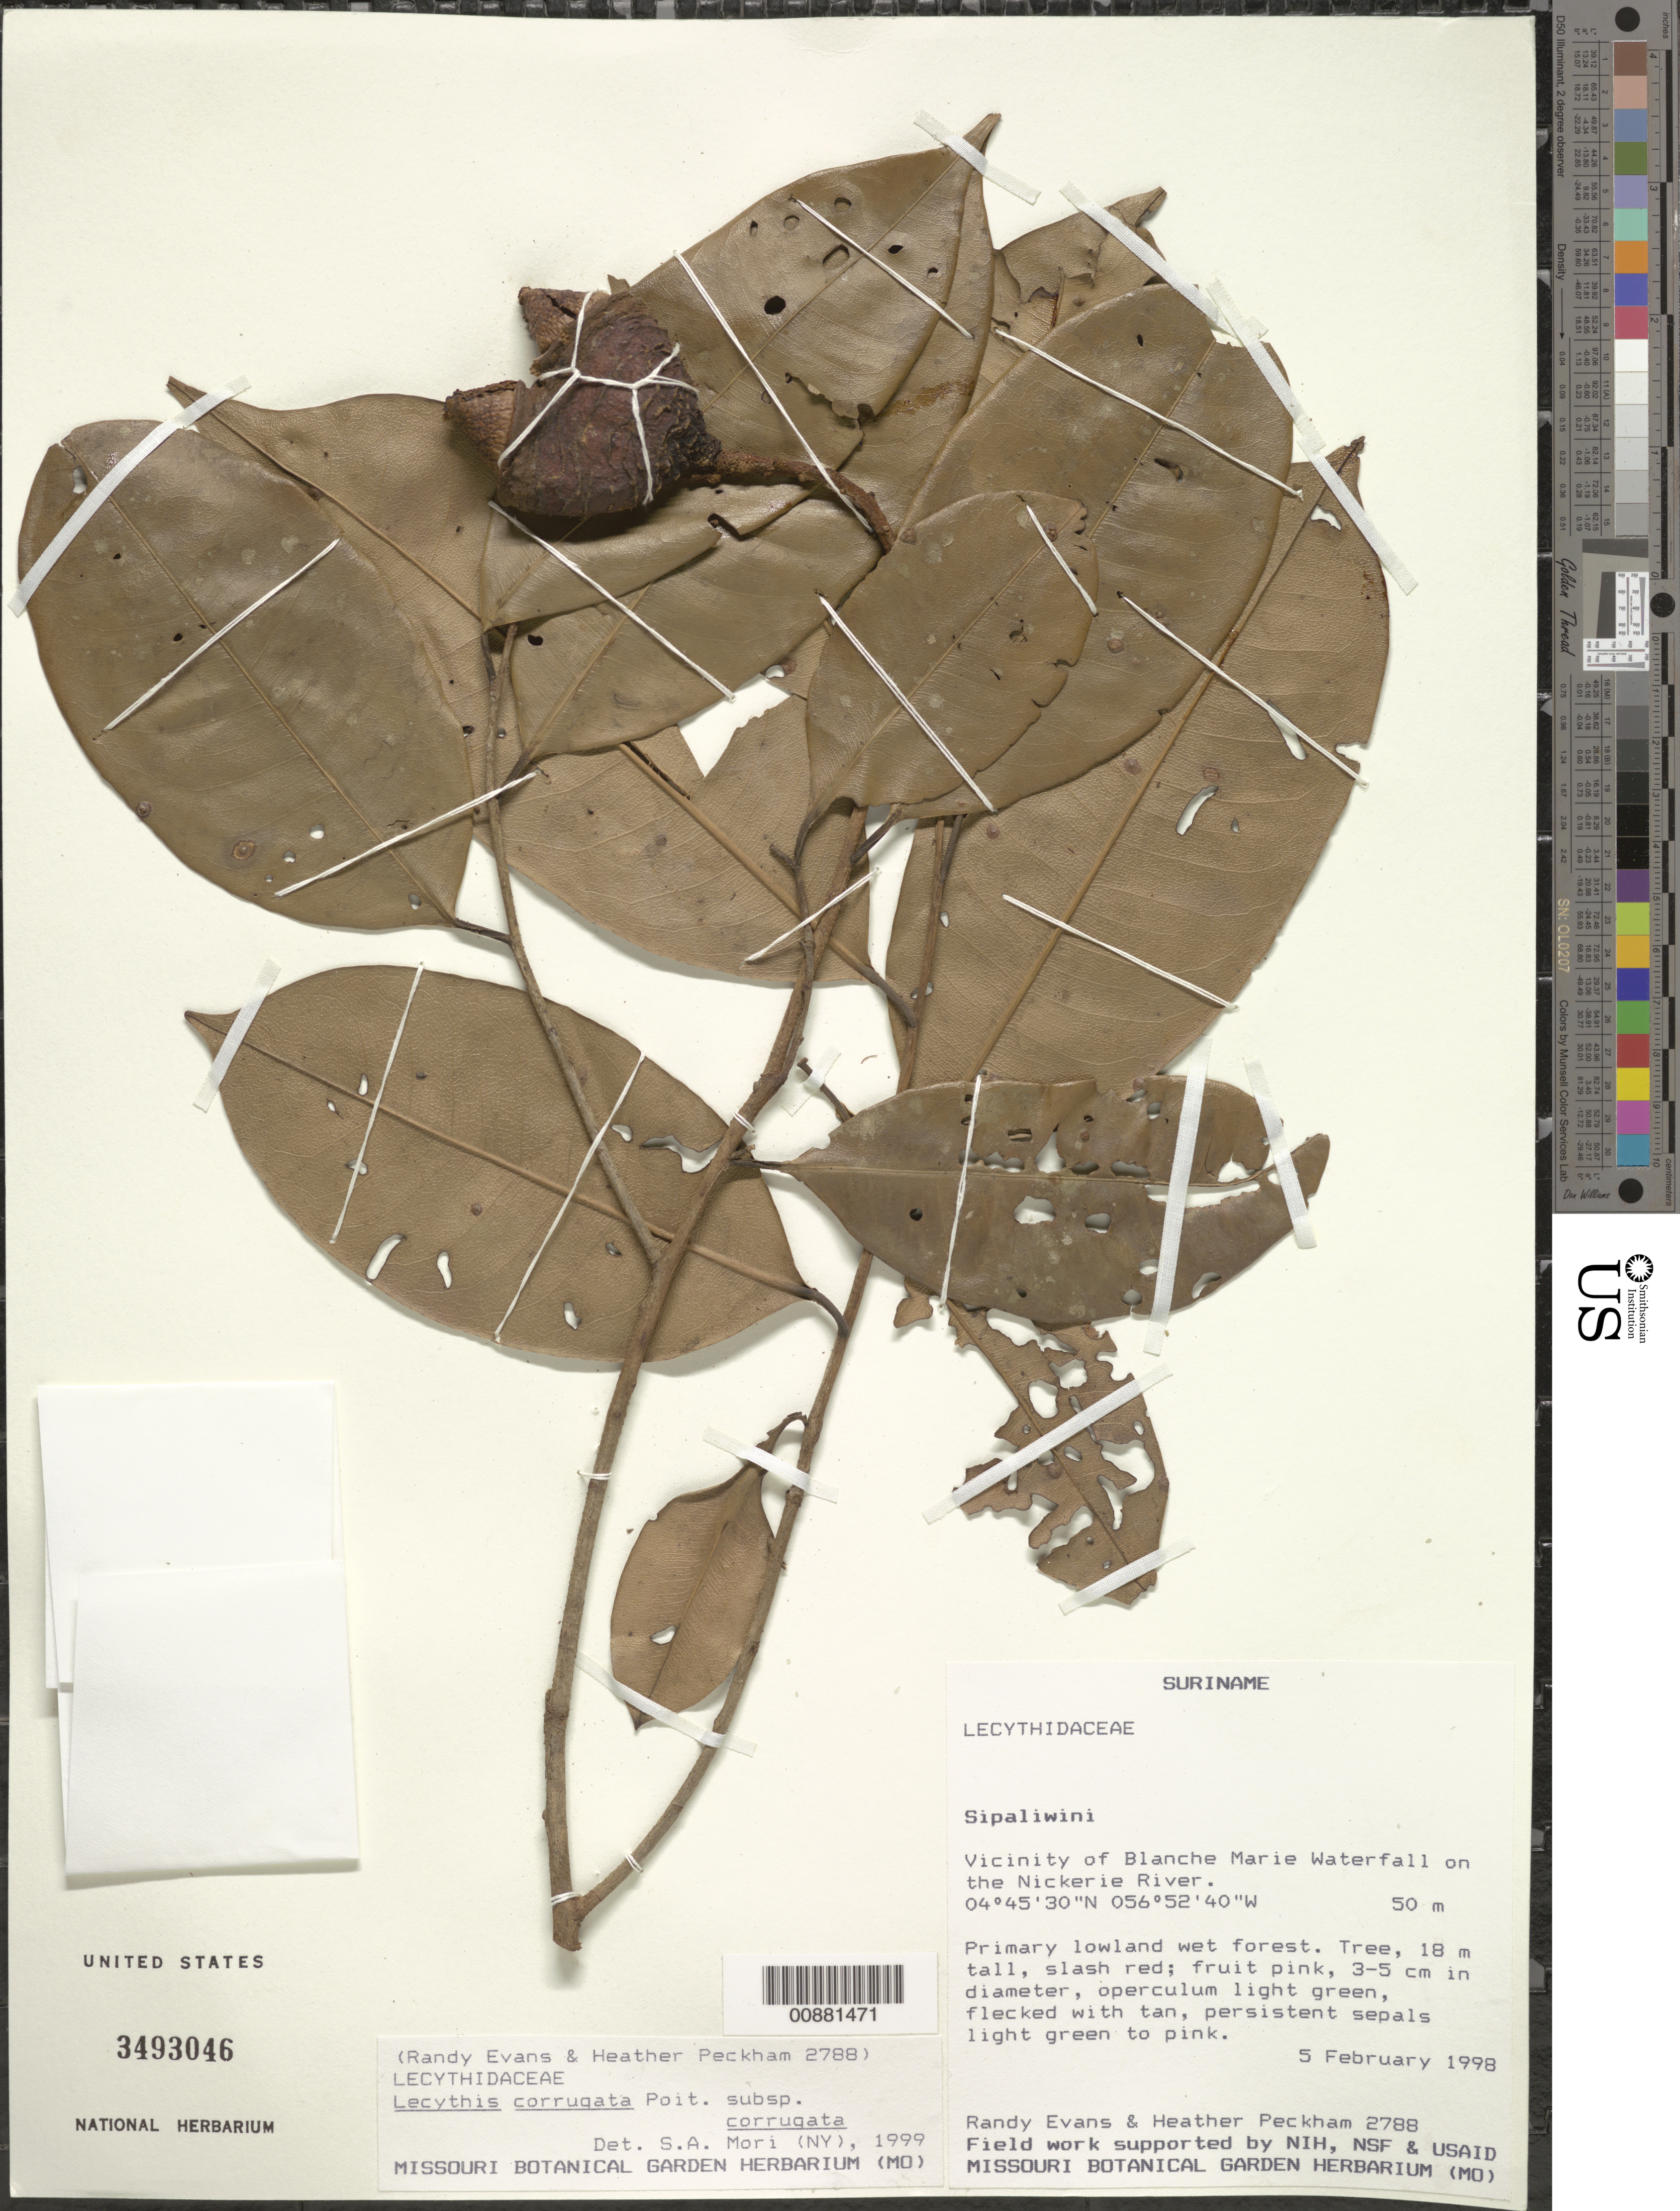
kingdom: Plantae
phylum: Tracheophyta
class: Magnoliopsida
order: Ericales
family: Lecythidaceae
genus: Lecythis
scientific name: Lecythis corrugata subsp. corrugata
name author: Poit.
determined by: Mori, Scott A.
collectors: R. Evans & H. Peckham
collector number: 2788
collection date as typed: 5-Feb-98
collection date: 1998-02-05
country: Suriname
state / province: Sipaliwini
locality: Blanche Marie Waterfall, vic., on Nickerie R.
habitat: Primary lowland wet forest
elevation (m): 50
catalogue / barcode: US 3493046